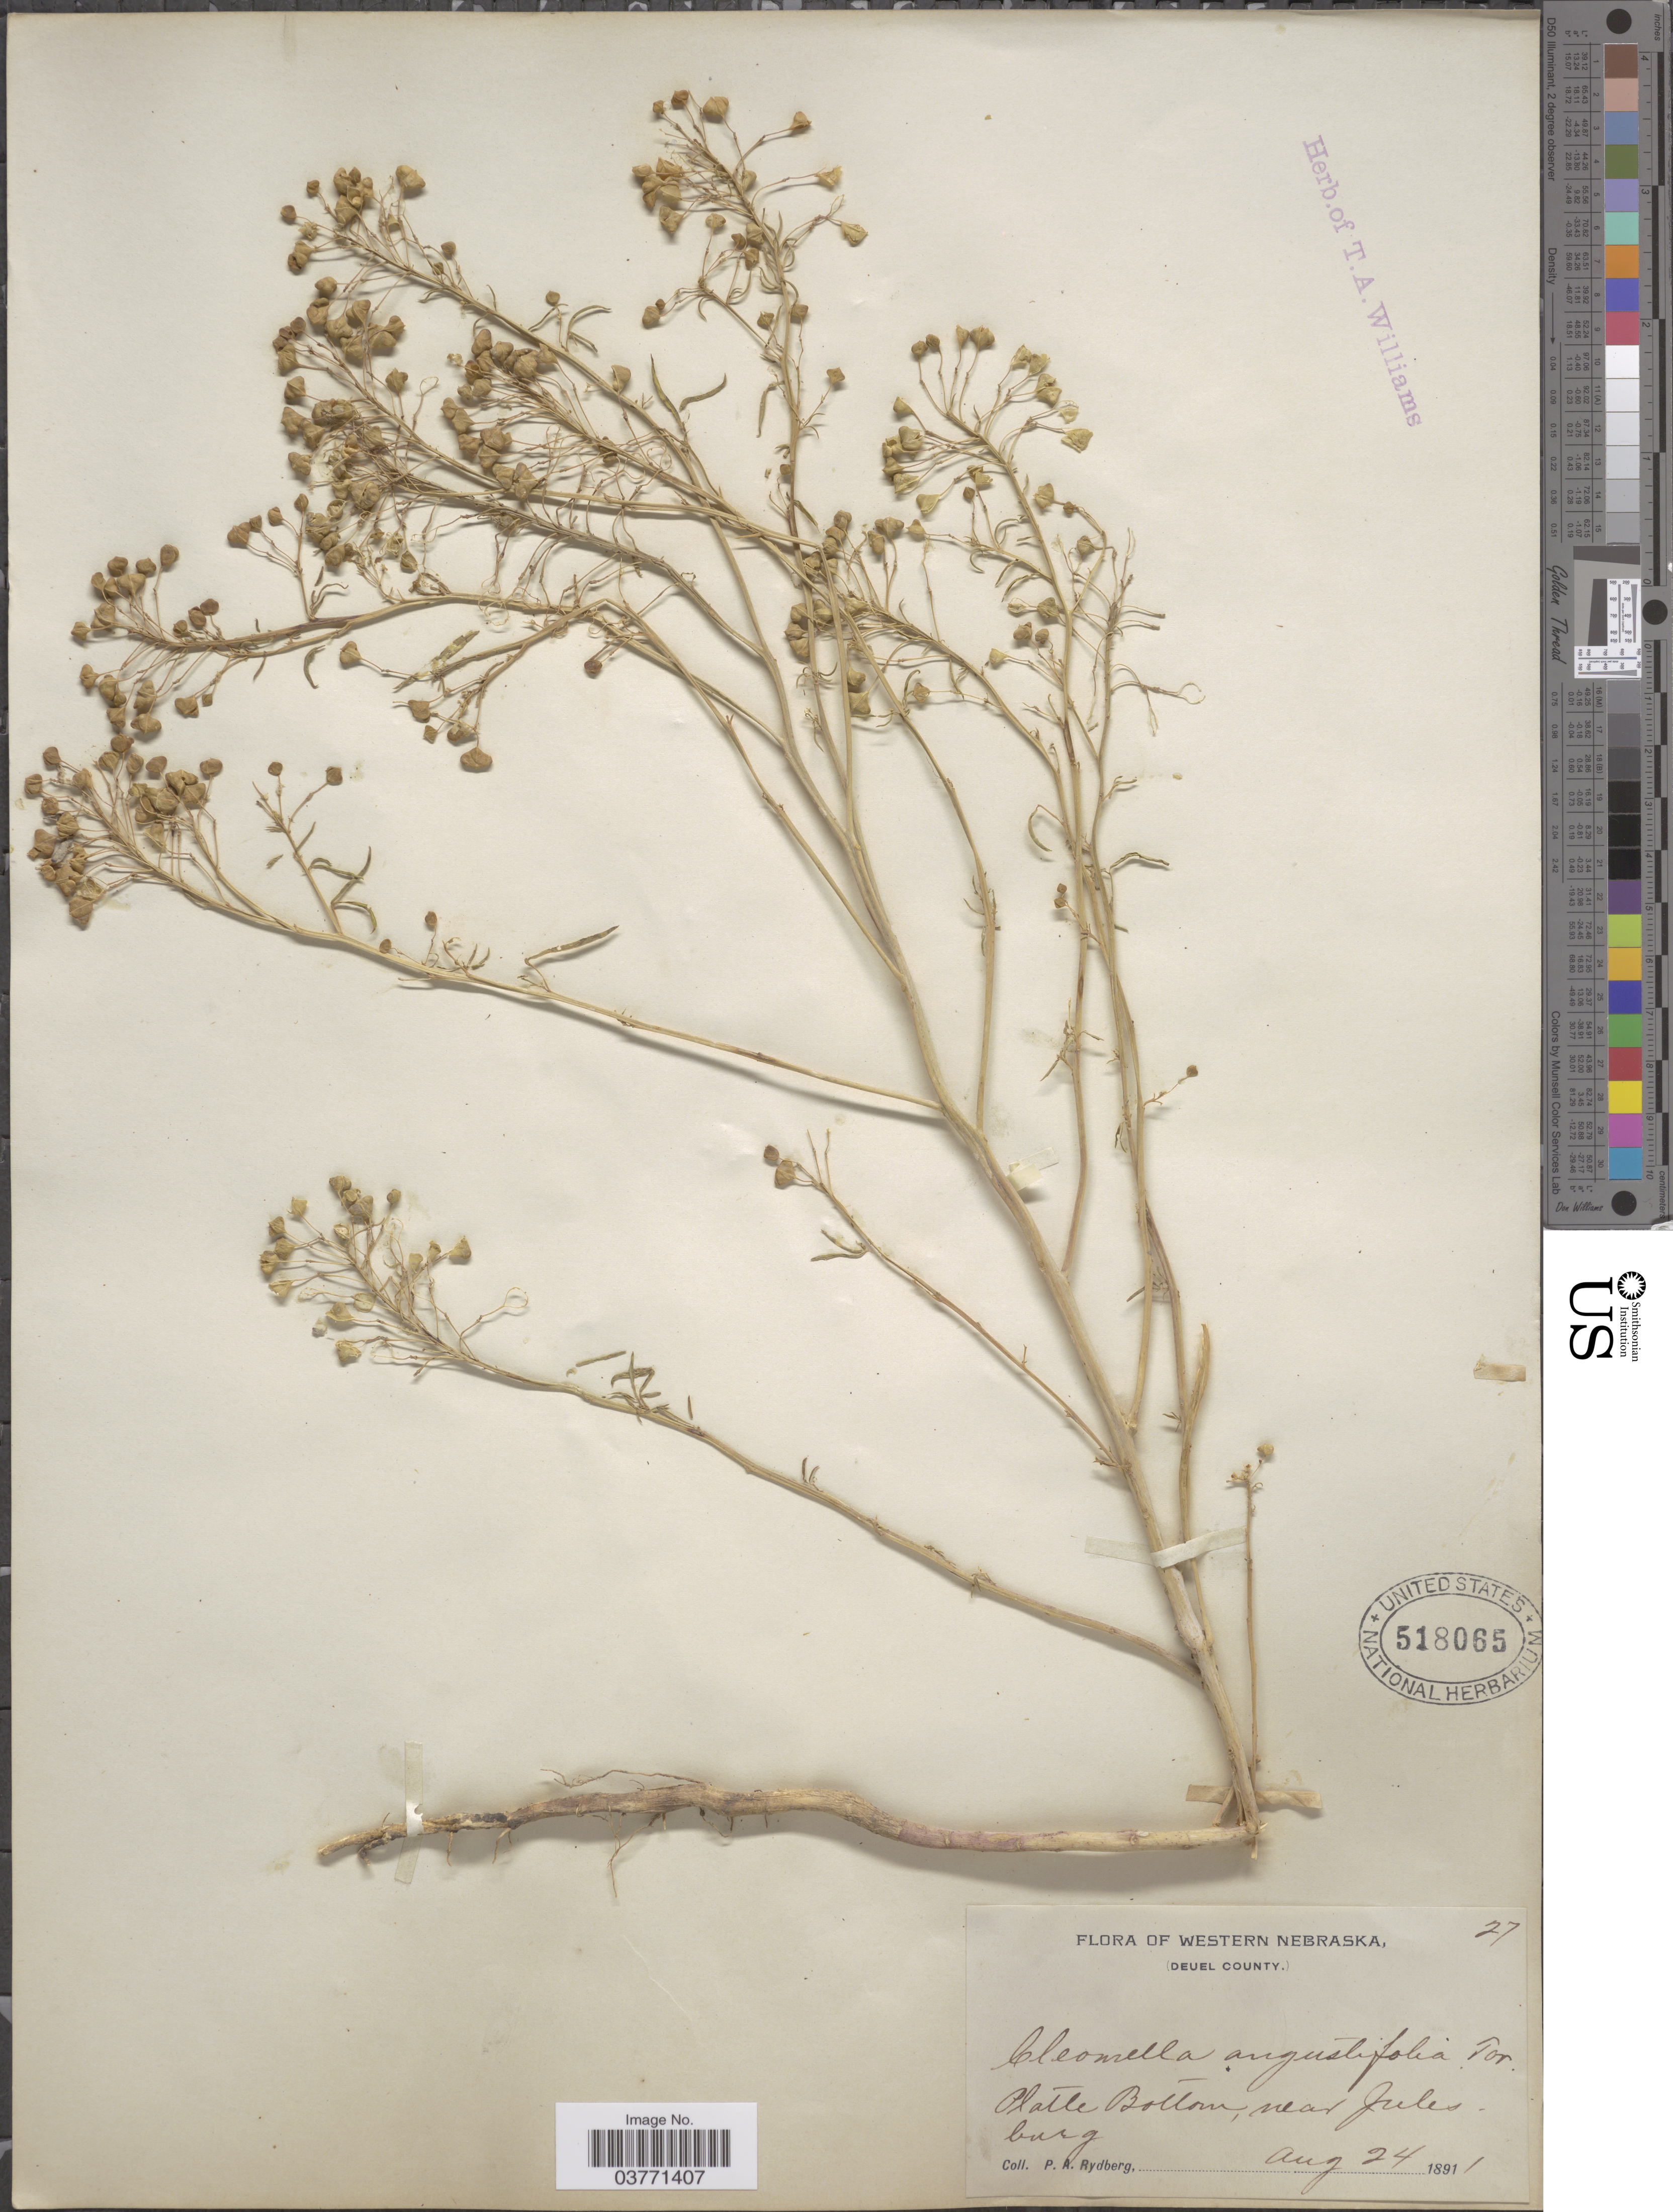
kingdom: Plantae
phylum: Tracheophyta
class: Magnoliopsida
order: Brassicales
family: Cleomaceae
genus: Cleomella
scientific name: Cleomella angustifolia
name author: Torr.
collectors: P. A. Rydberg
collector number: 27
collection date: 1891-08-24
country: United States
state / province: Nebraska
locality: Western Nebraska, (Deuel County.). Platte Bottom, near Julesburg.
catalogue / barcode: US 518065